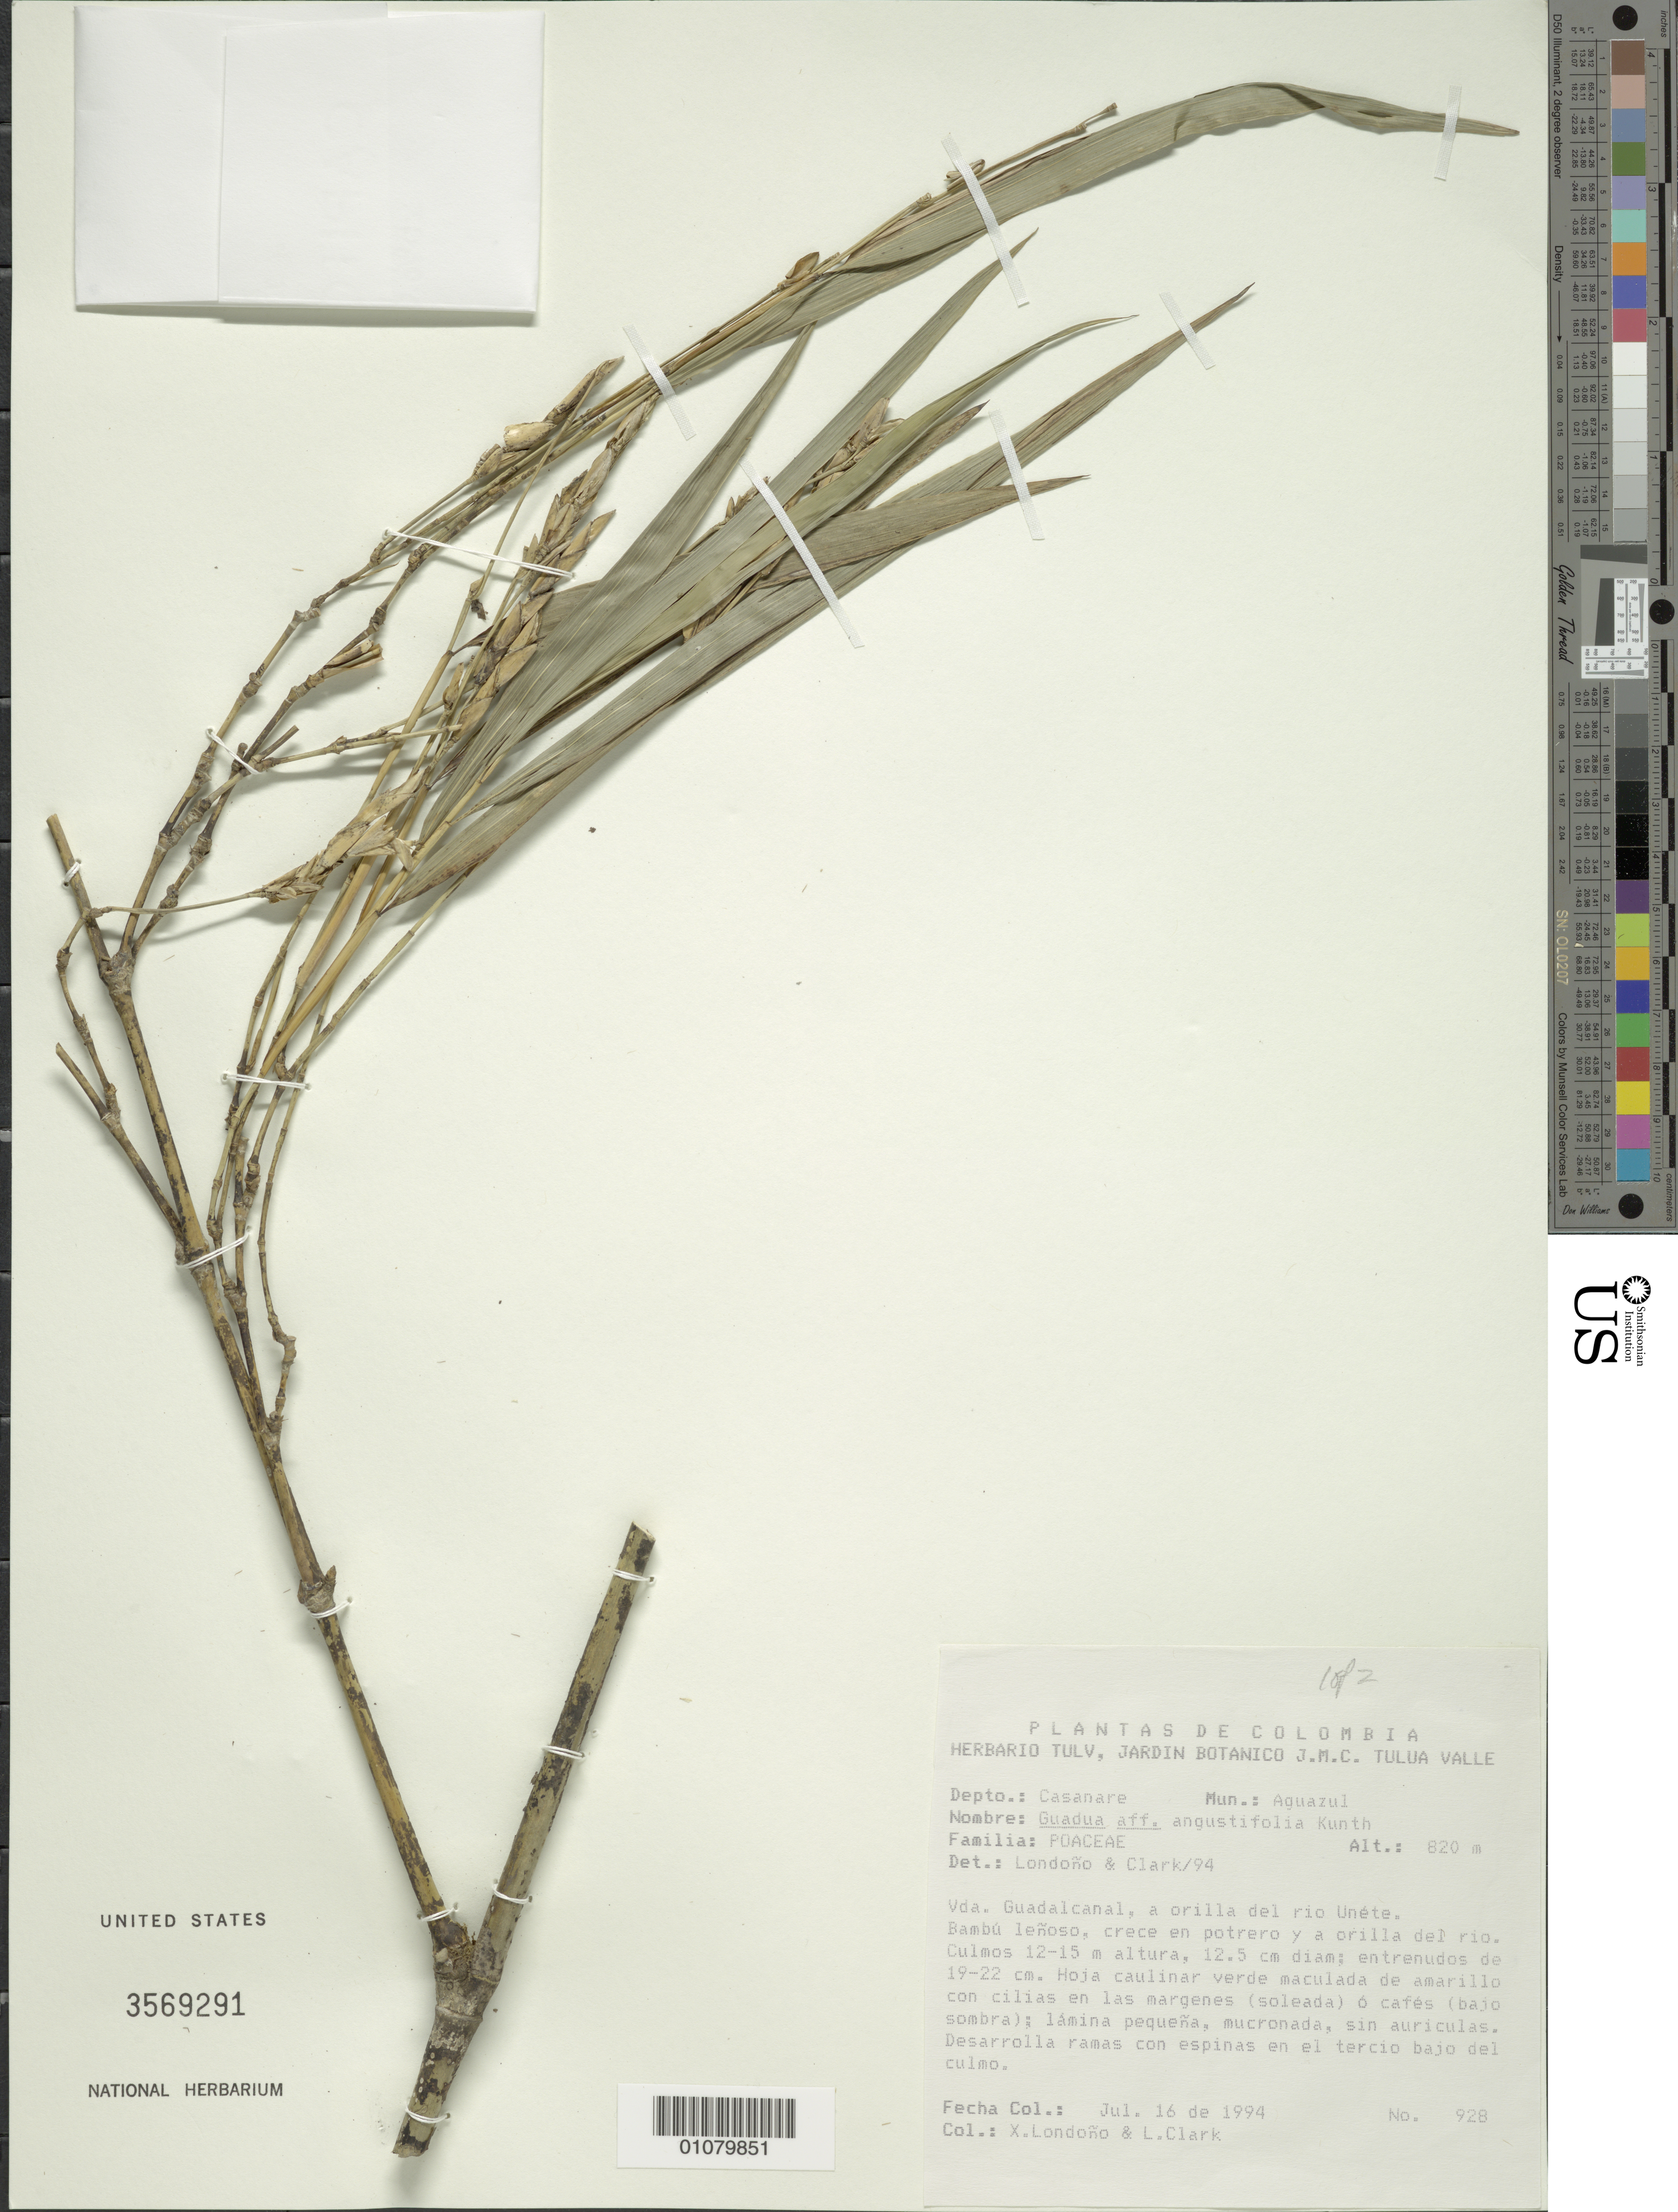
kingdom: Plantae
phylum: Tracheophyta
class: Liliopsida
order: Poales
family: Poaceae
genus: Guadua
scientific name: Guadua angustifolia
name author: Kunth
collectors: X. Londoño & L. Clark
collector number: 928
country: Colombia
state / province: Casanare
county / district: Aquazul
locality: Vda. Guadalcanal, a orilla del Rio Unete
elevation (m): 820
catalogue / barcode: US 3569291